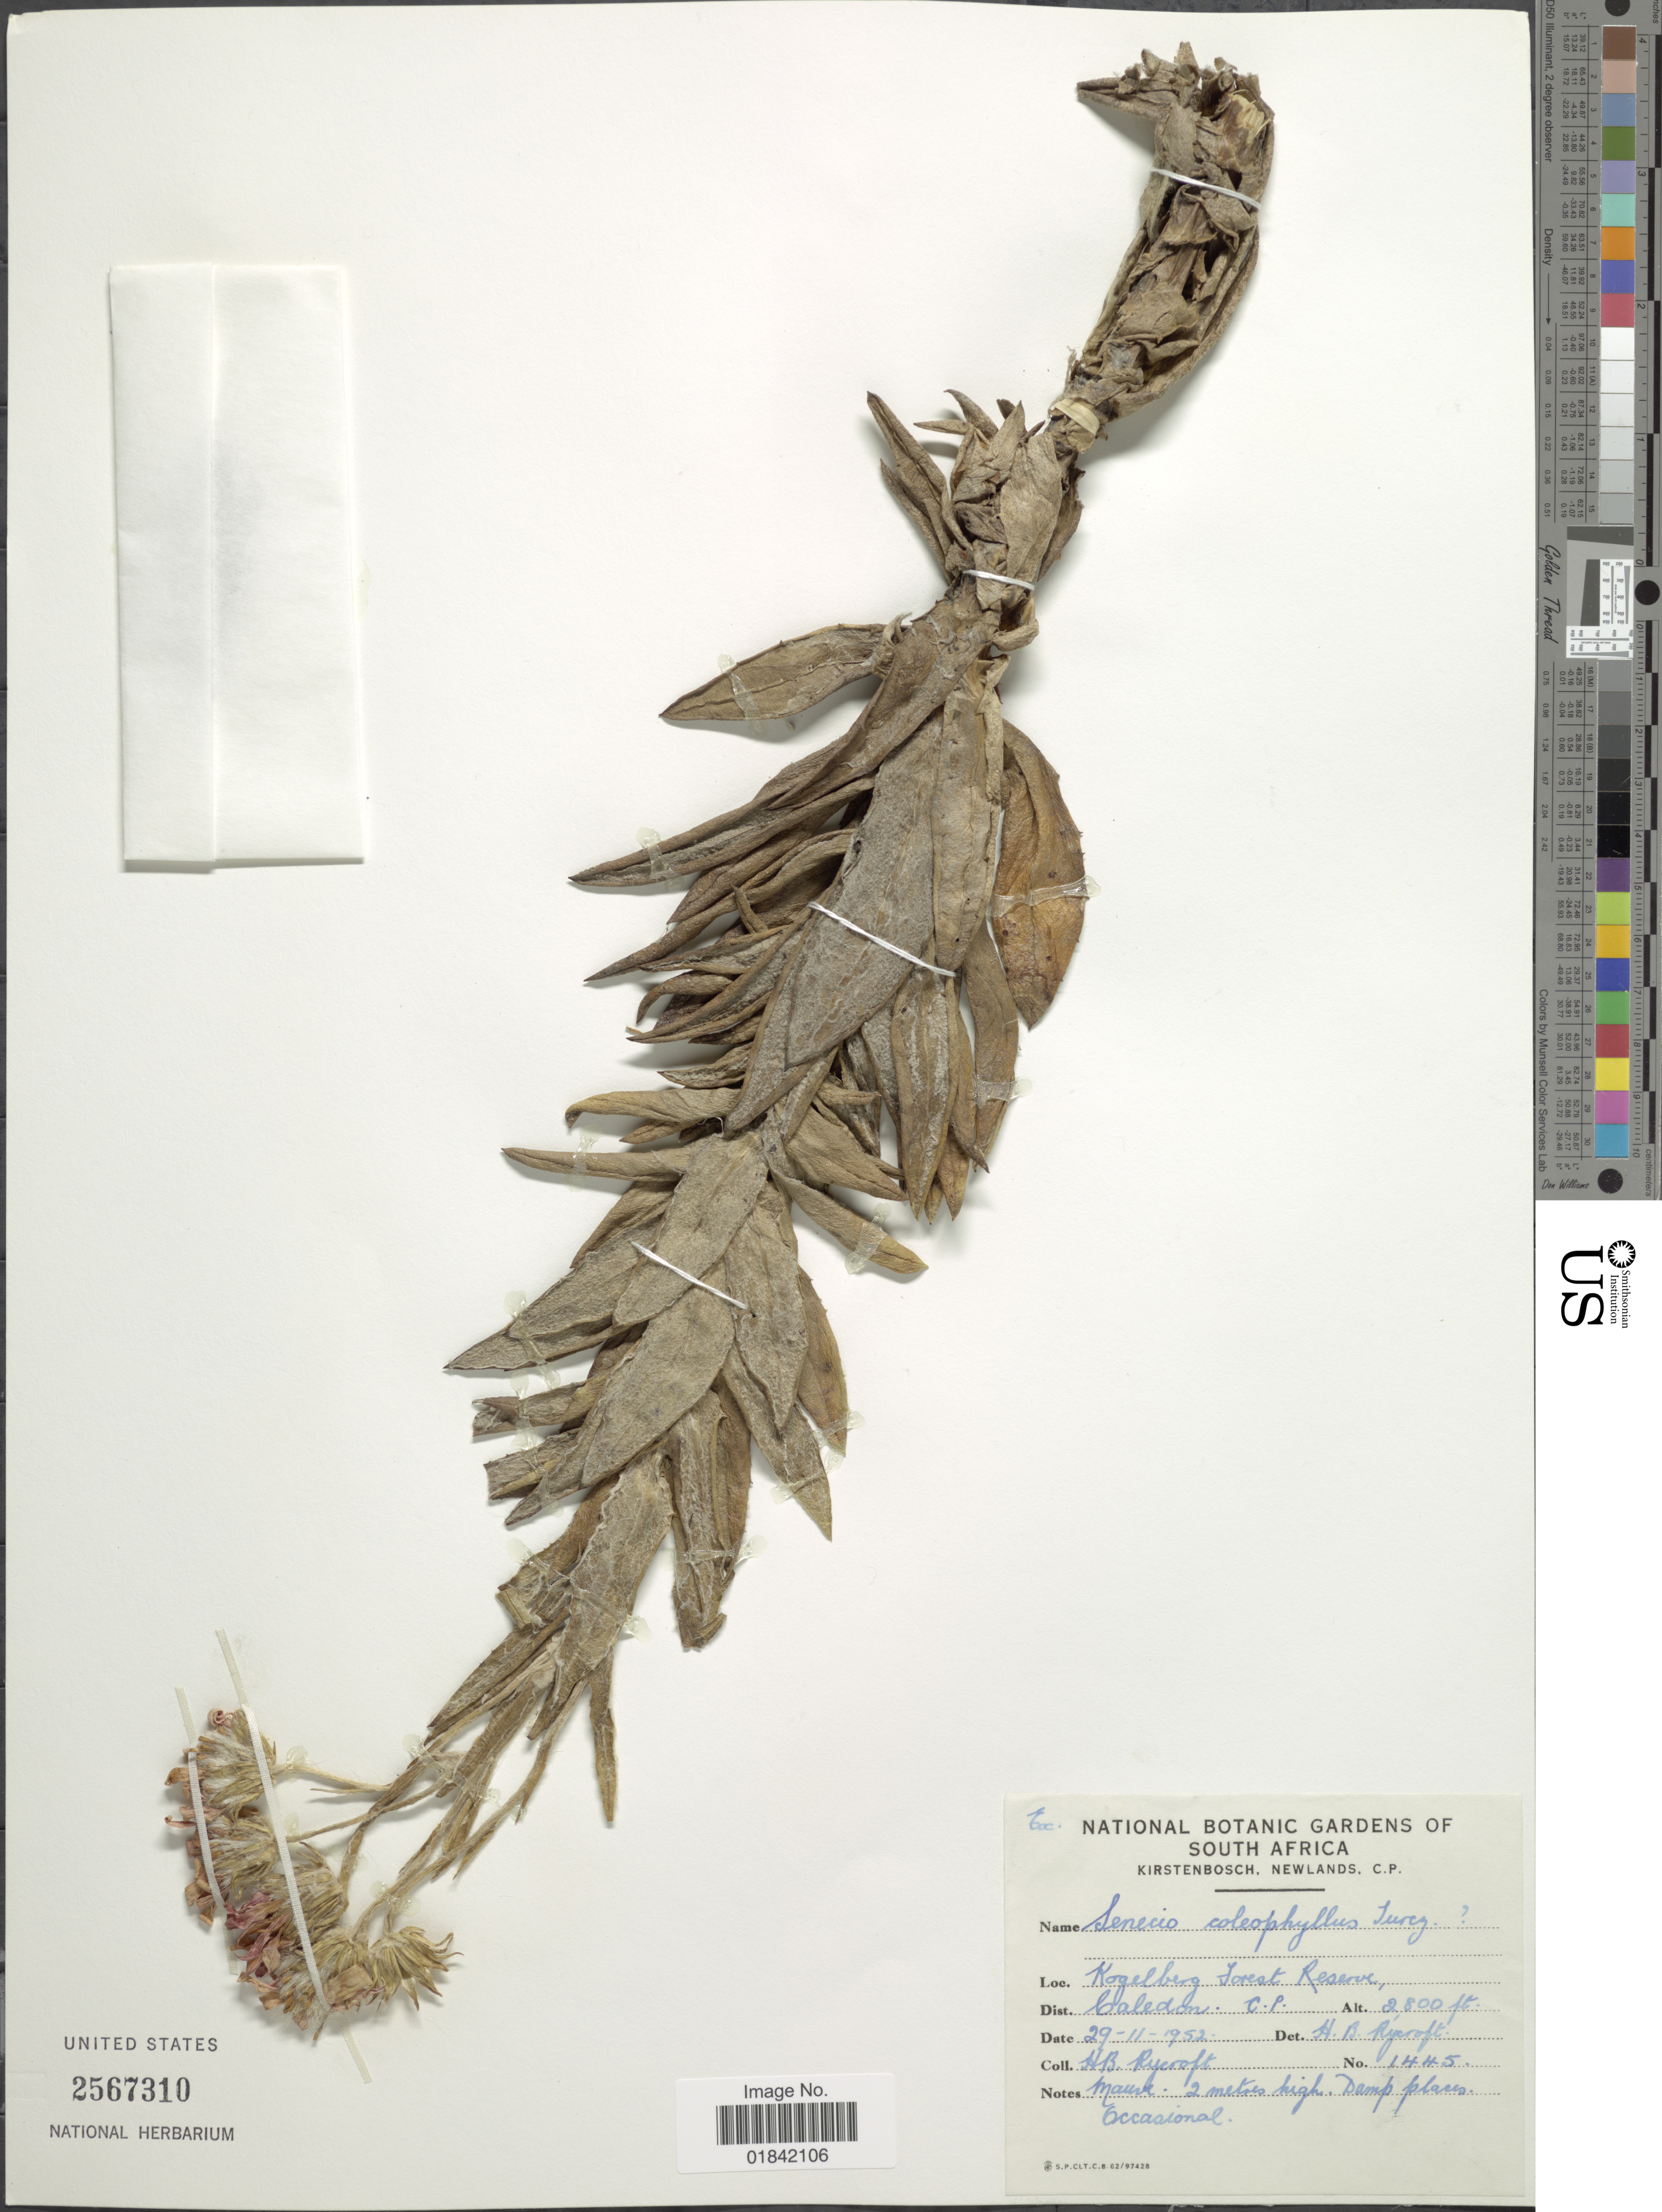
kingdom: Plantae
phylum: Tracheophyta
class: Magnoliopsida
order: Asterales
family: Asteraceae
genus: Senecio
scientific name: Senecio coleophyllus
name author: Turcz.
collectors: H. Rycroft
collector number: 1445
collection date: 1952-11-29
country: South Africa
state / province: Western Cape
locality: Kogelberg forest Reserve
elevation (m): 853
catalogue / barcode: US 2567310